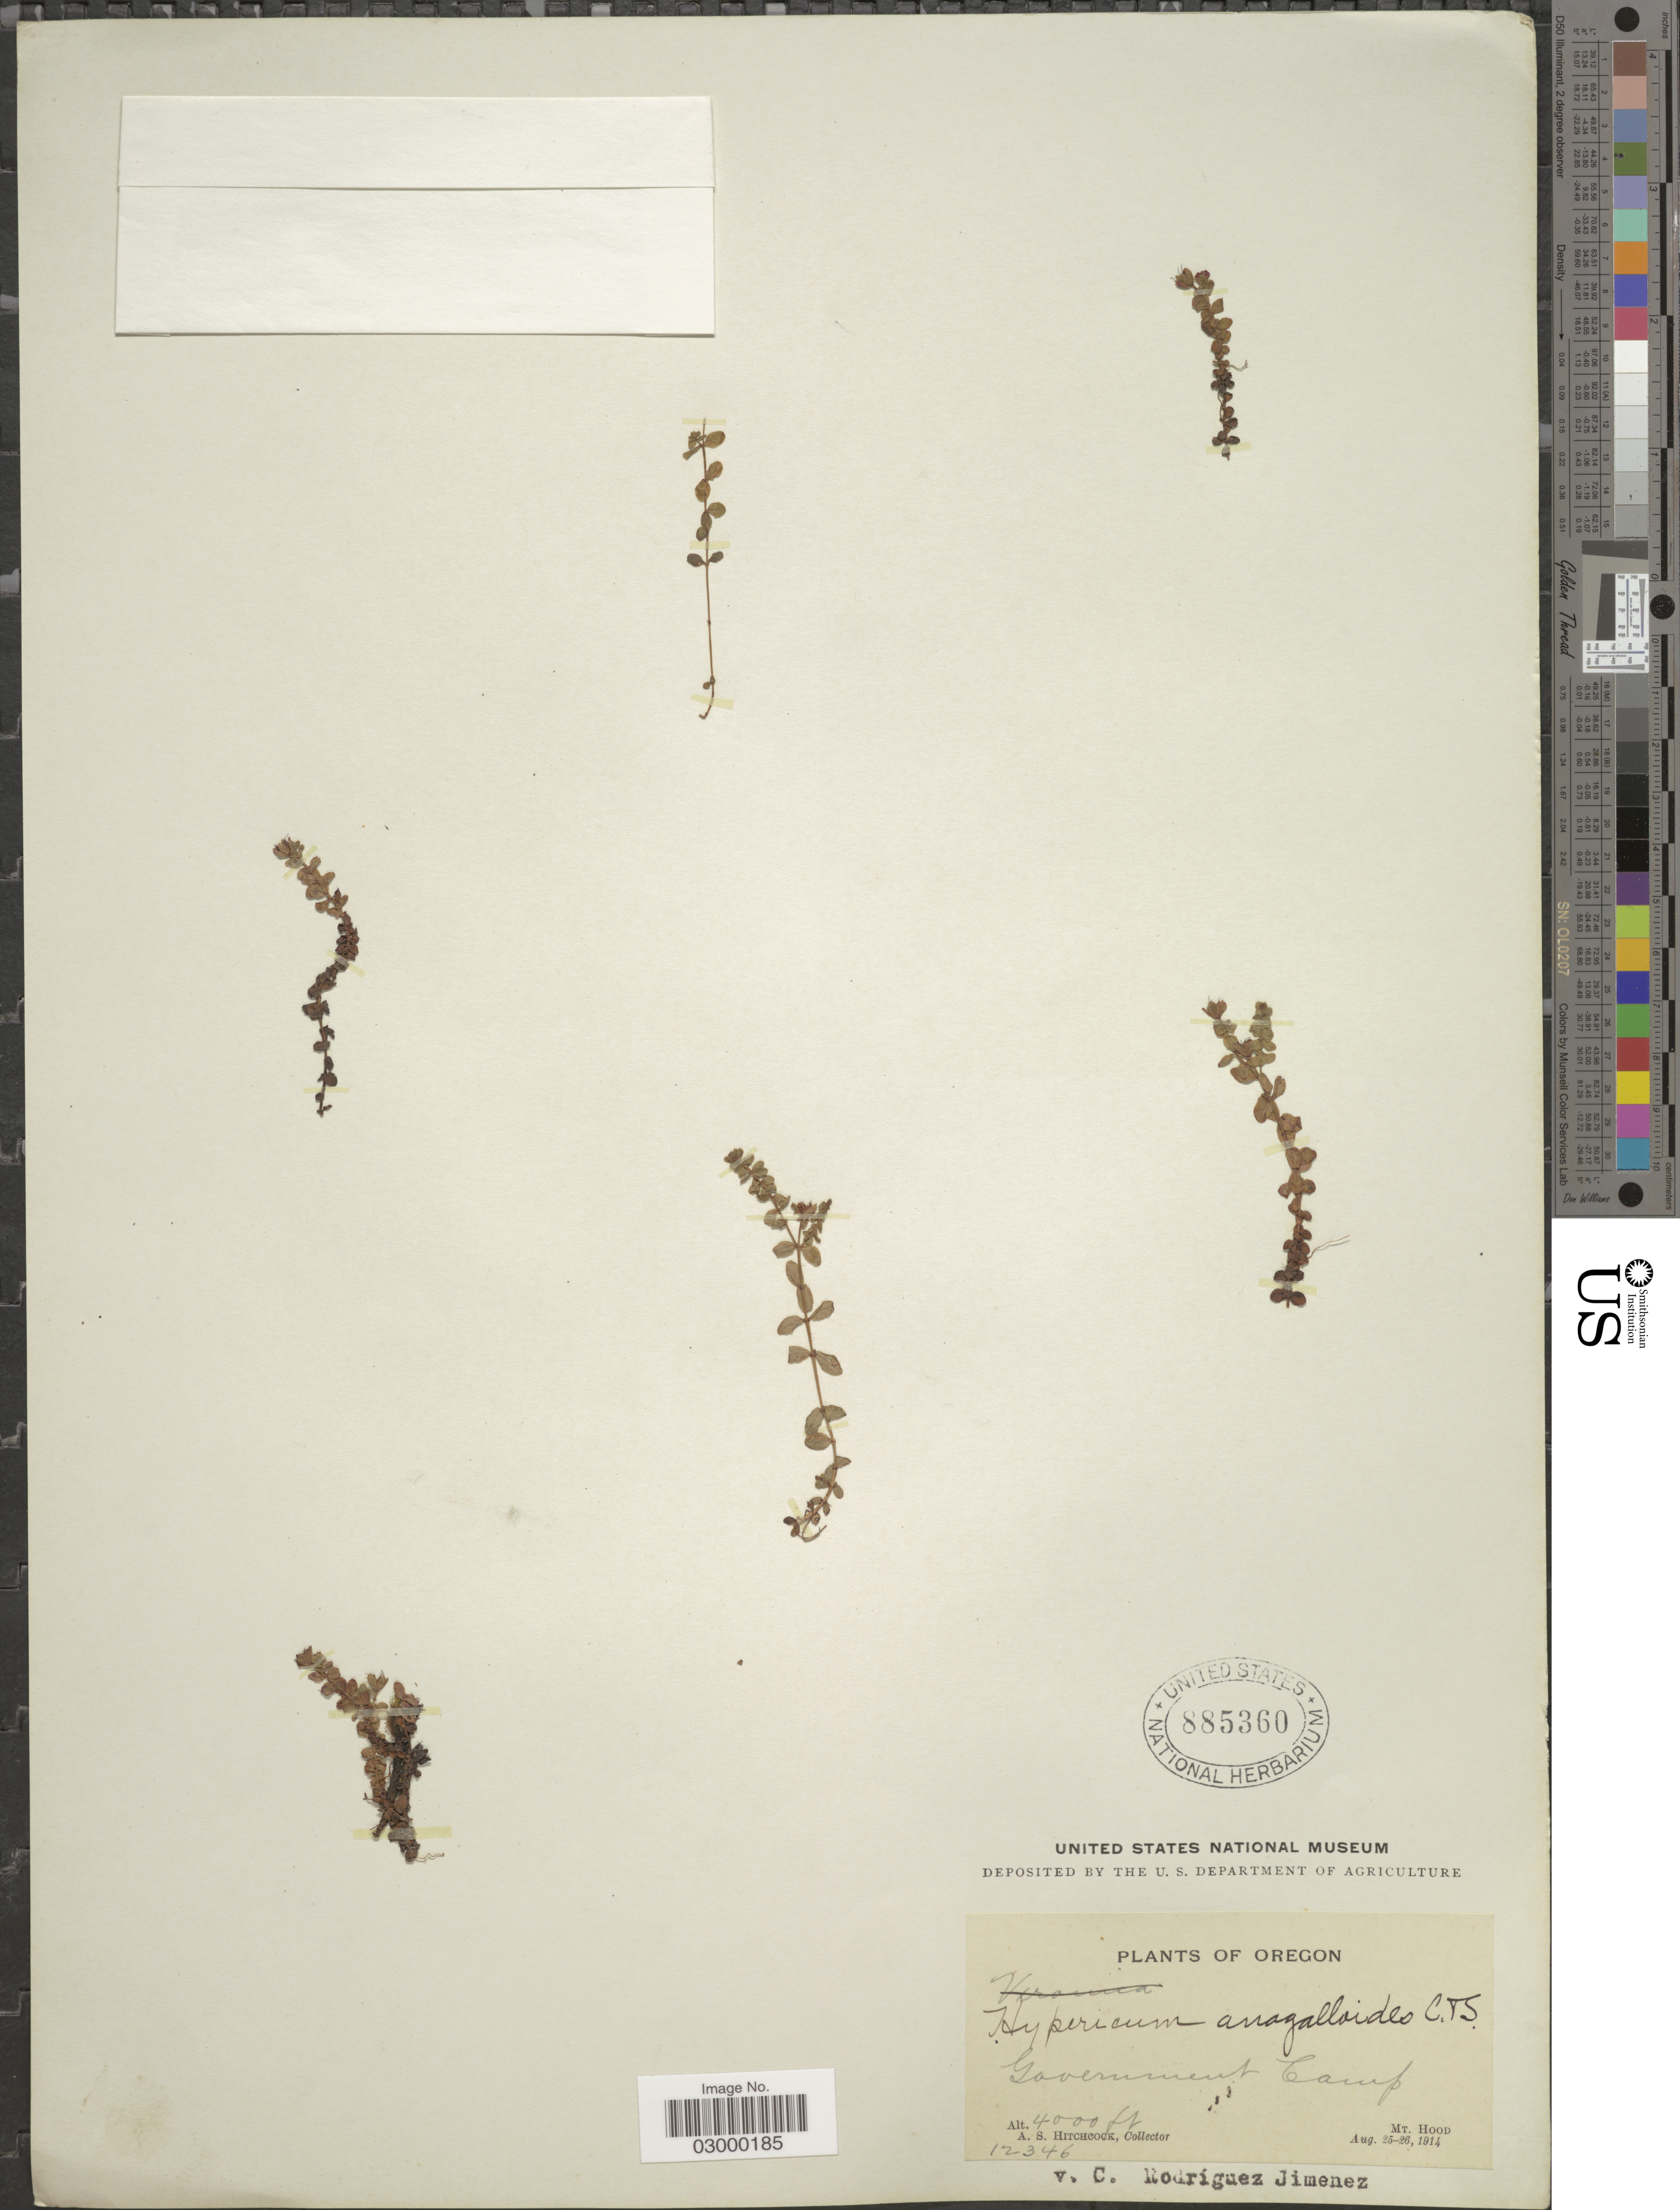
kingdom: Plantae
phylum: Tracheophyta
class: Magnoliopsida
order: Malpighiales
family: Hypericaceae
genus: Hypericum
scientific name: Hypericum anagalloides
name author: Cham. & Schltdl.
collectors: A. S. Hitchcock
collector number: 12346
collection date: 1914-08-25/1914-08-26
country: United States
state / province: Oregon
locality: Government Camp, Mt. Hood.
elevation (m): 1219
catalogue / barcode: US 885360